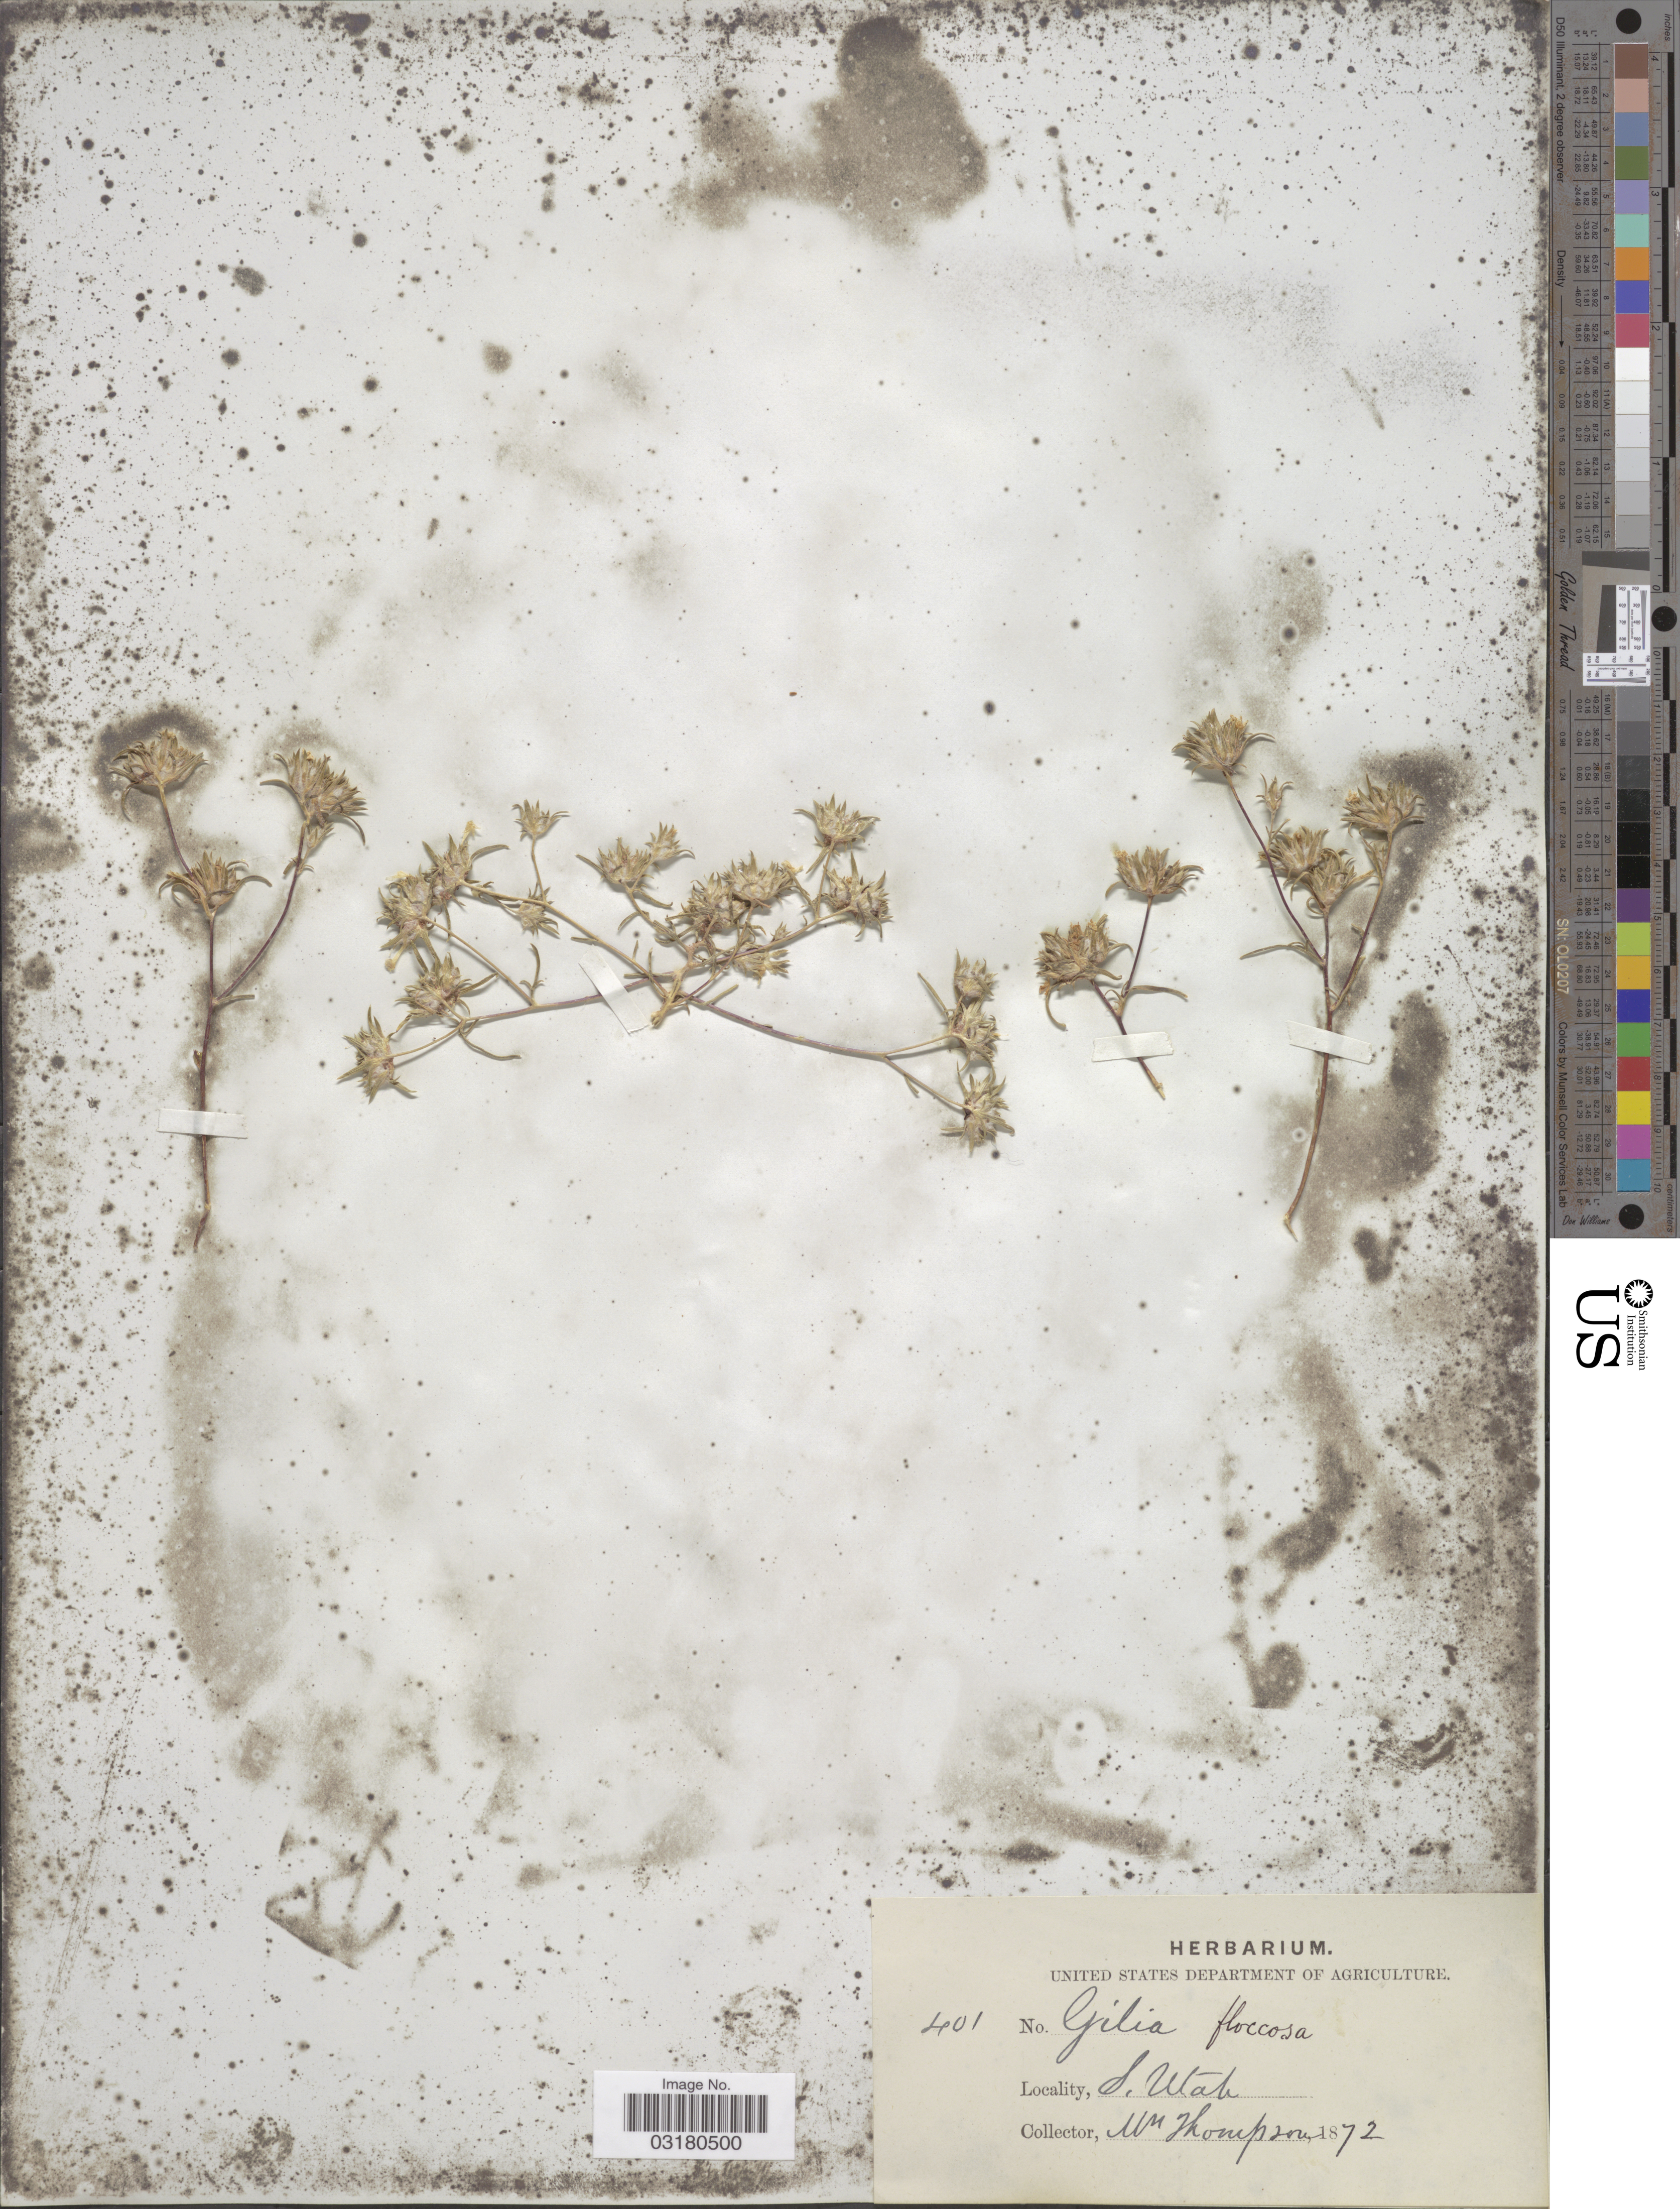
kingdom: Plantae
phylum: Tracheophyta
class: Magnoliopsida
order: Ericales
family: Polemoniaceae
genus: Eriastrum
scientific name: Eriastrum wilcoxii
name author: (A. Nelson) H. Mason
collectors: W. Thompson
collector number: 401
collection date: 1872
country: United States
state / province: Utah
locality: S. Utah.